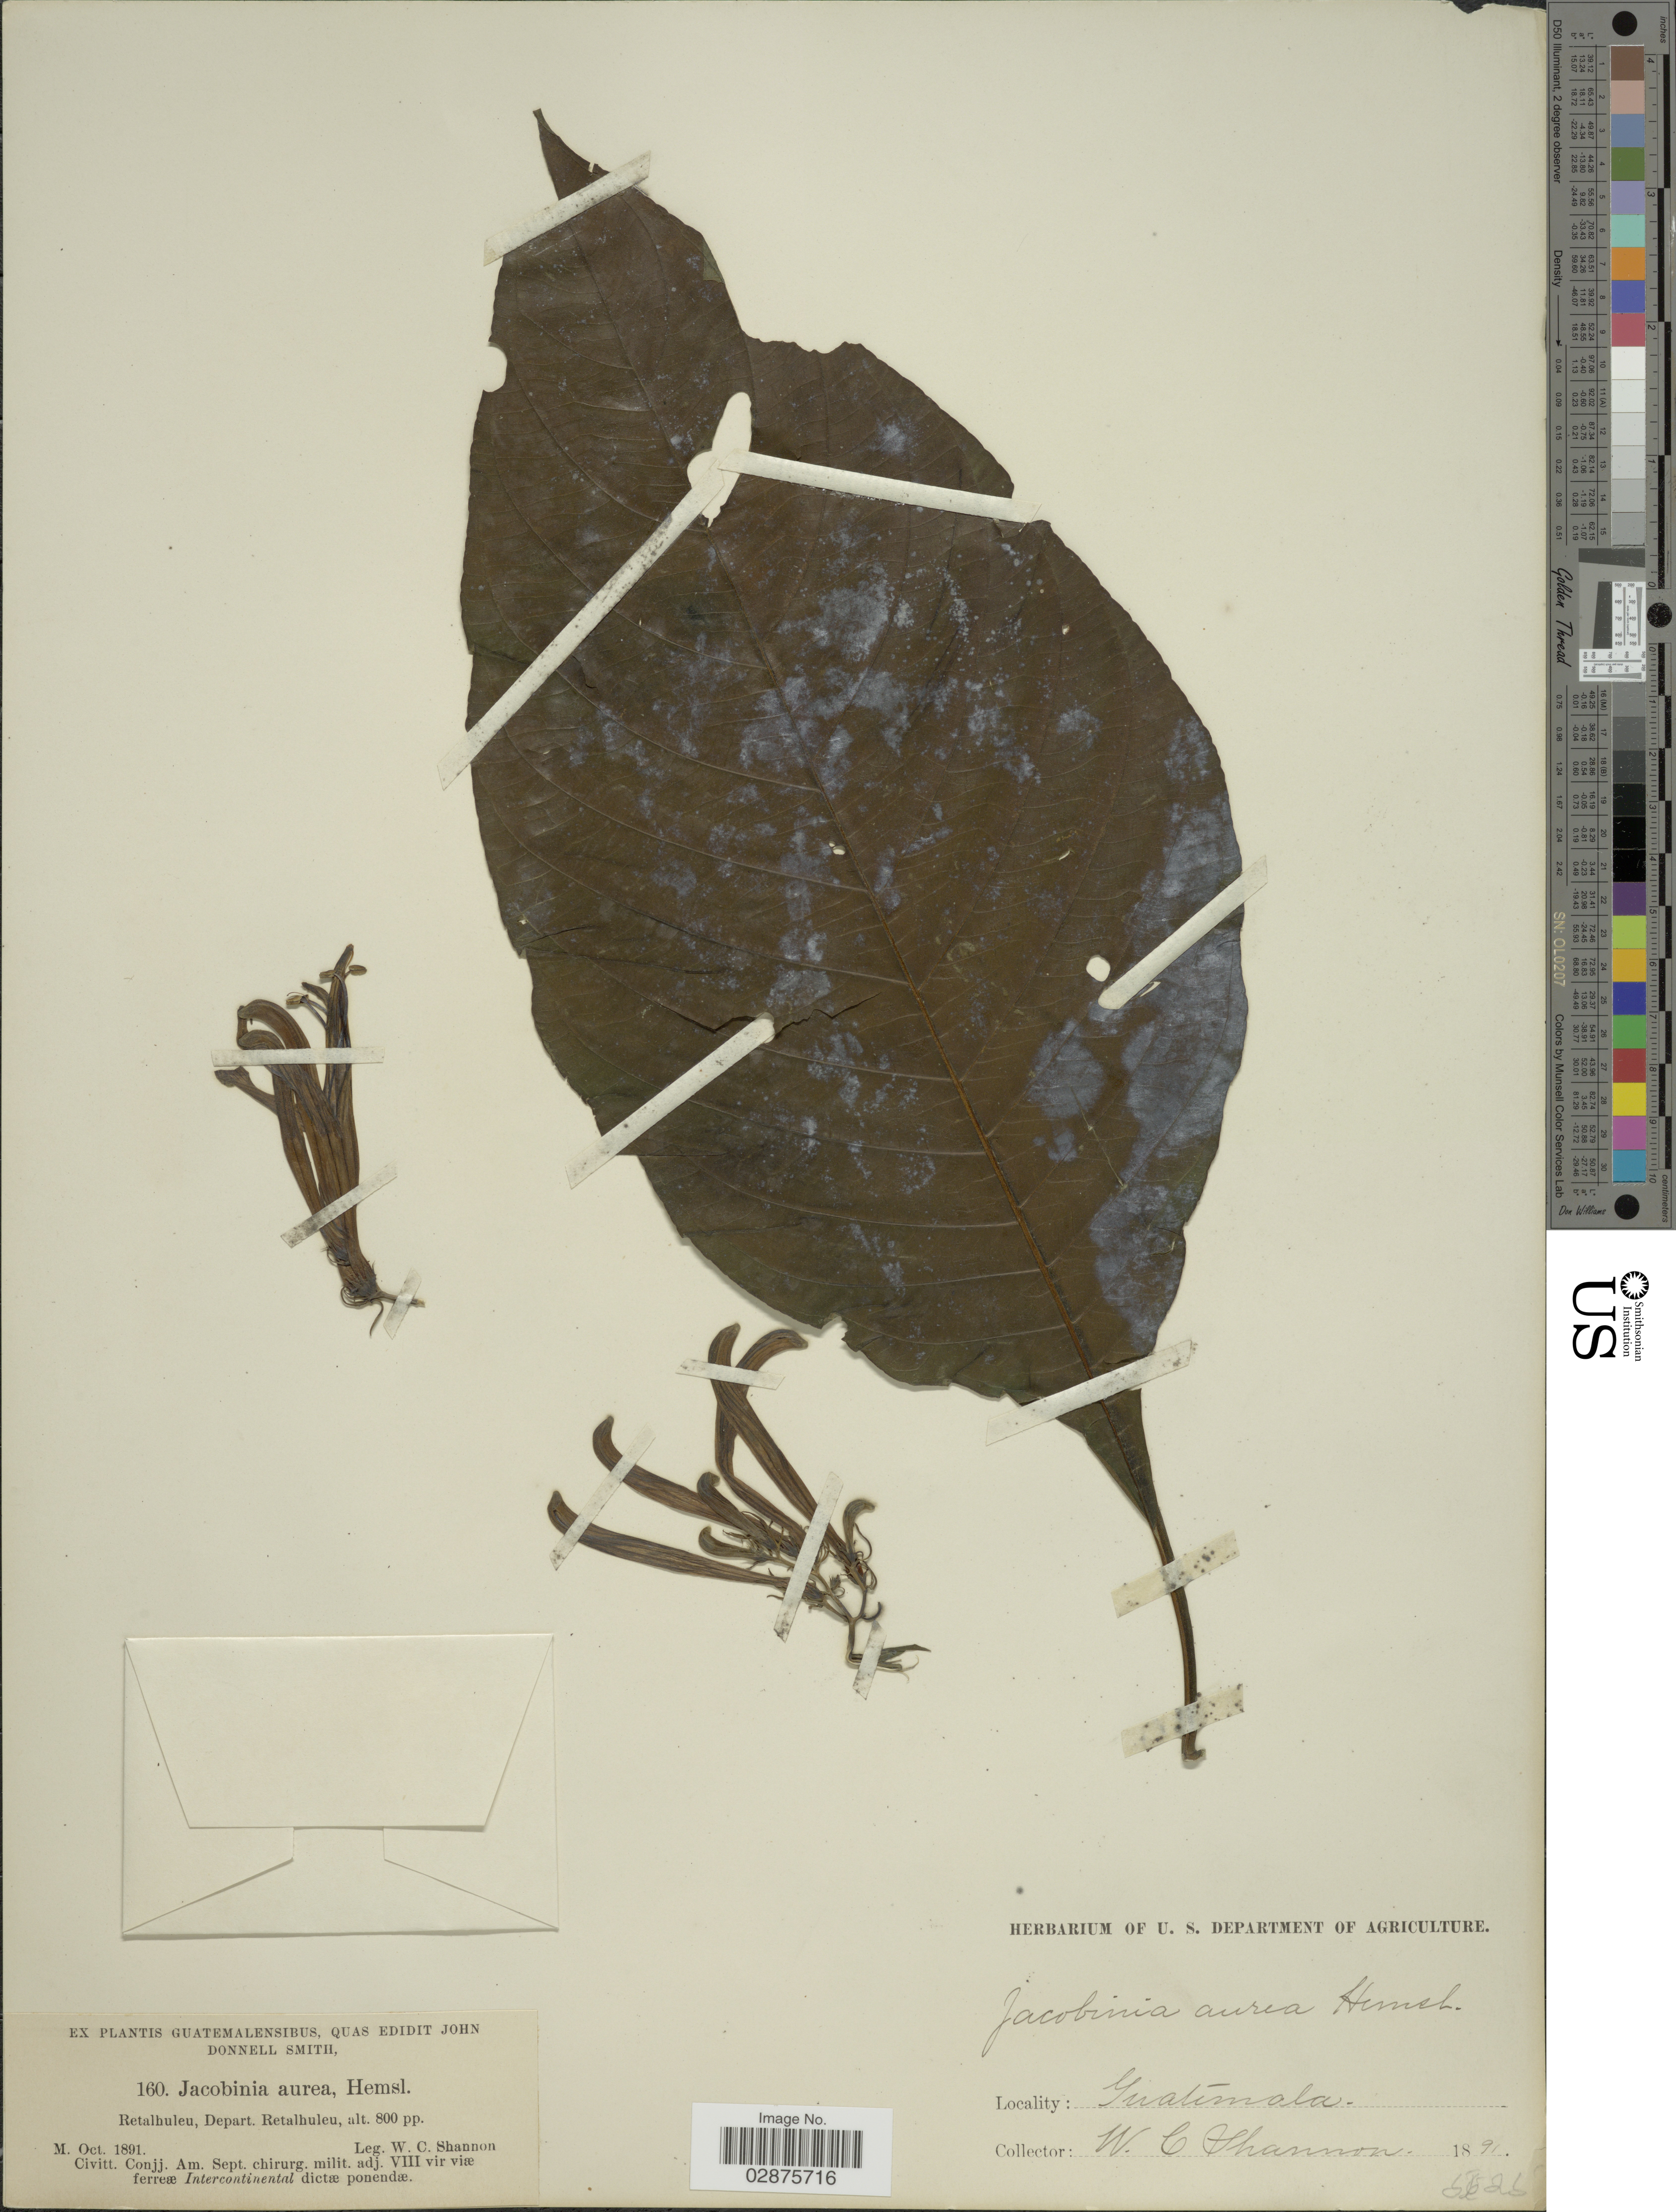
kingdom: Plantae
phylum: Tracheophyta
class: Magnoliopsida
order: Lamiales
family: Acanthaceae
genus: Justicia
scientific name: Justicia aurea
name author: Schltdl.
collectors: W. C. Shannon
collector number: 160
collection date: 1891-10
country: Guatemala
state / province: Retalhuleu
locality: Retalhuleu, Depart. Retalhuleu.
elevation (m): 244